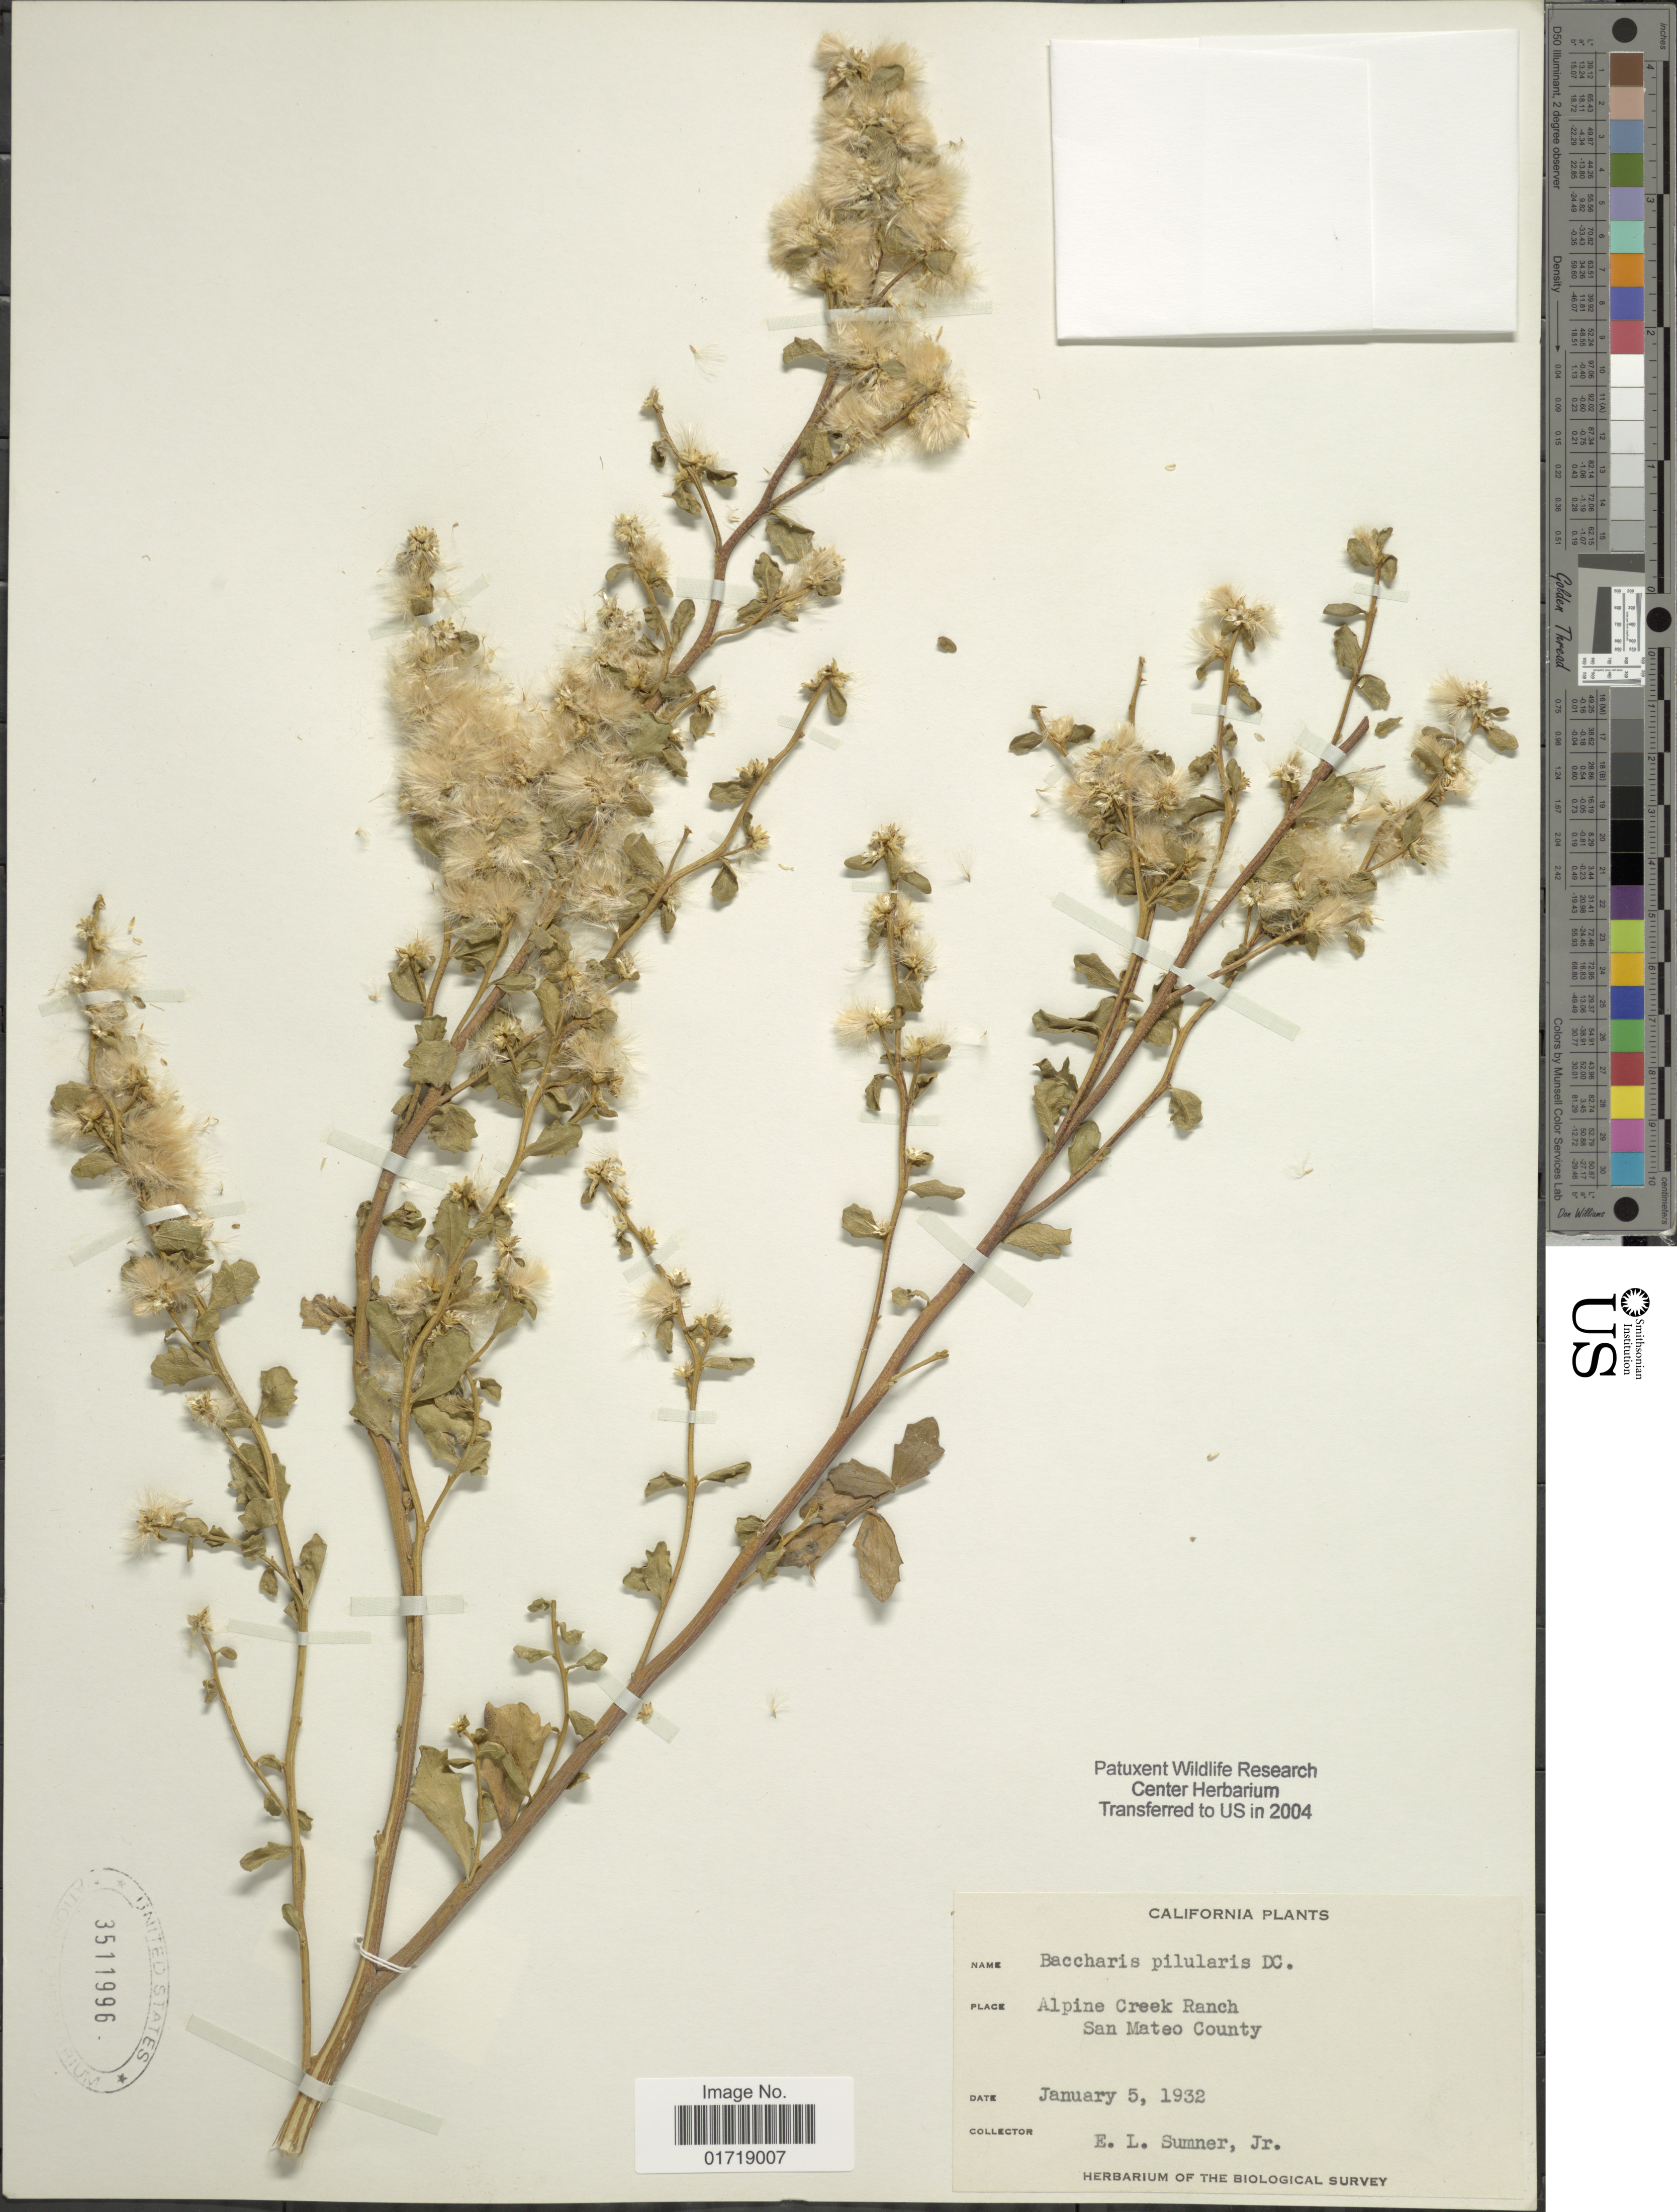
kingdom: Plantae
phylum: Tracheophyta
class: Magnoliopsida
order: Asterales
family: Asteraceae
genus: Baccharis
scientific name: Baccharis pilularis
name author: DC.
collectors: E. Sumner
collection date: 1932-01-05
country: United States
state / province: California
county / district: San Mateo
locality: Alpine Creek Ranch, San Mateo County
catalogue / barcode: US 3511996